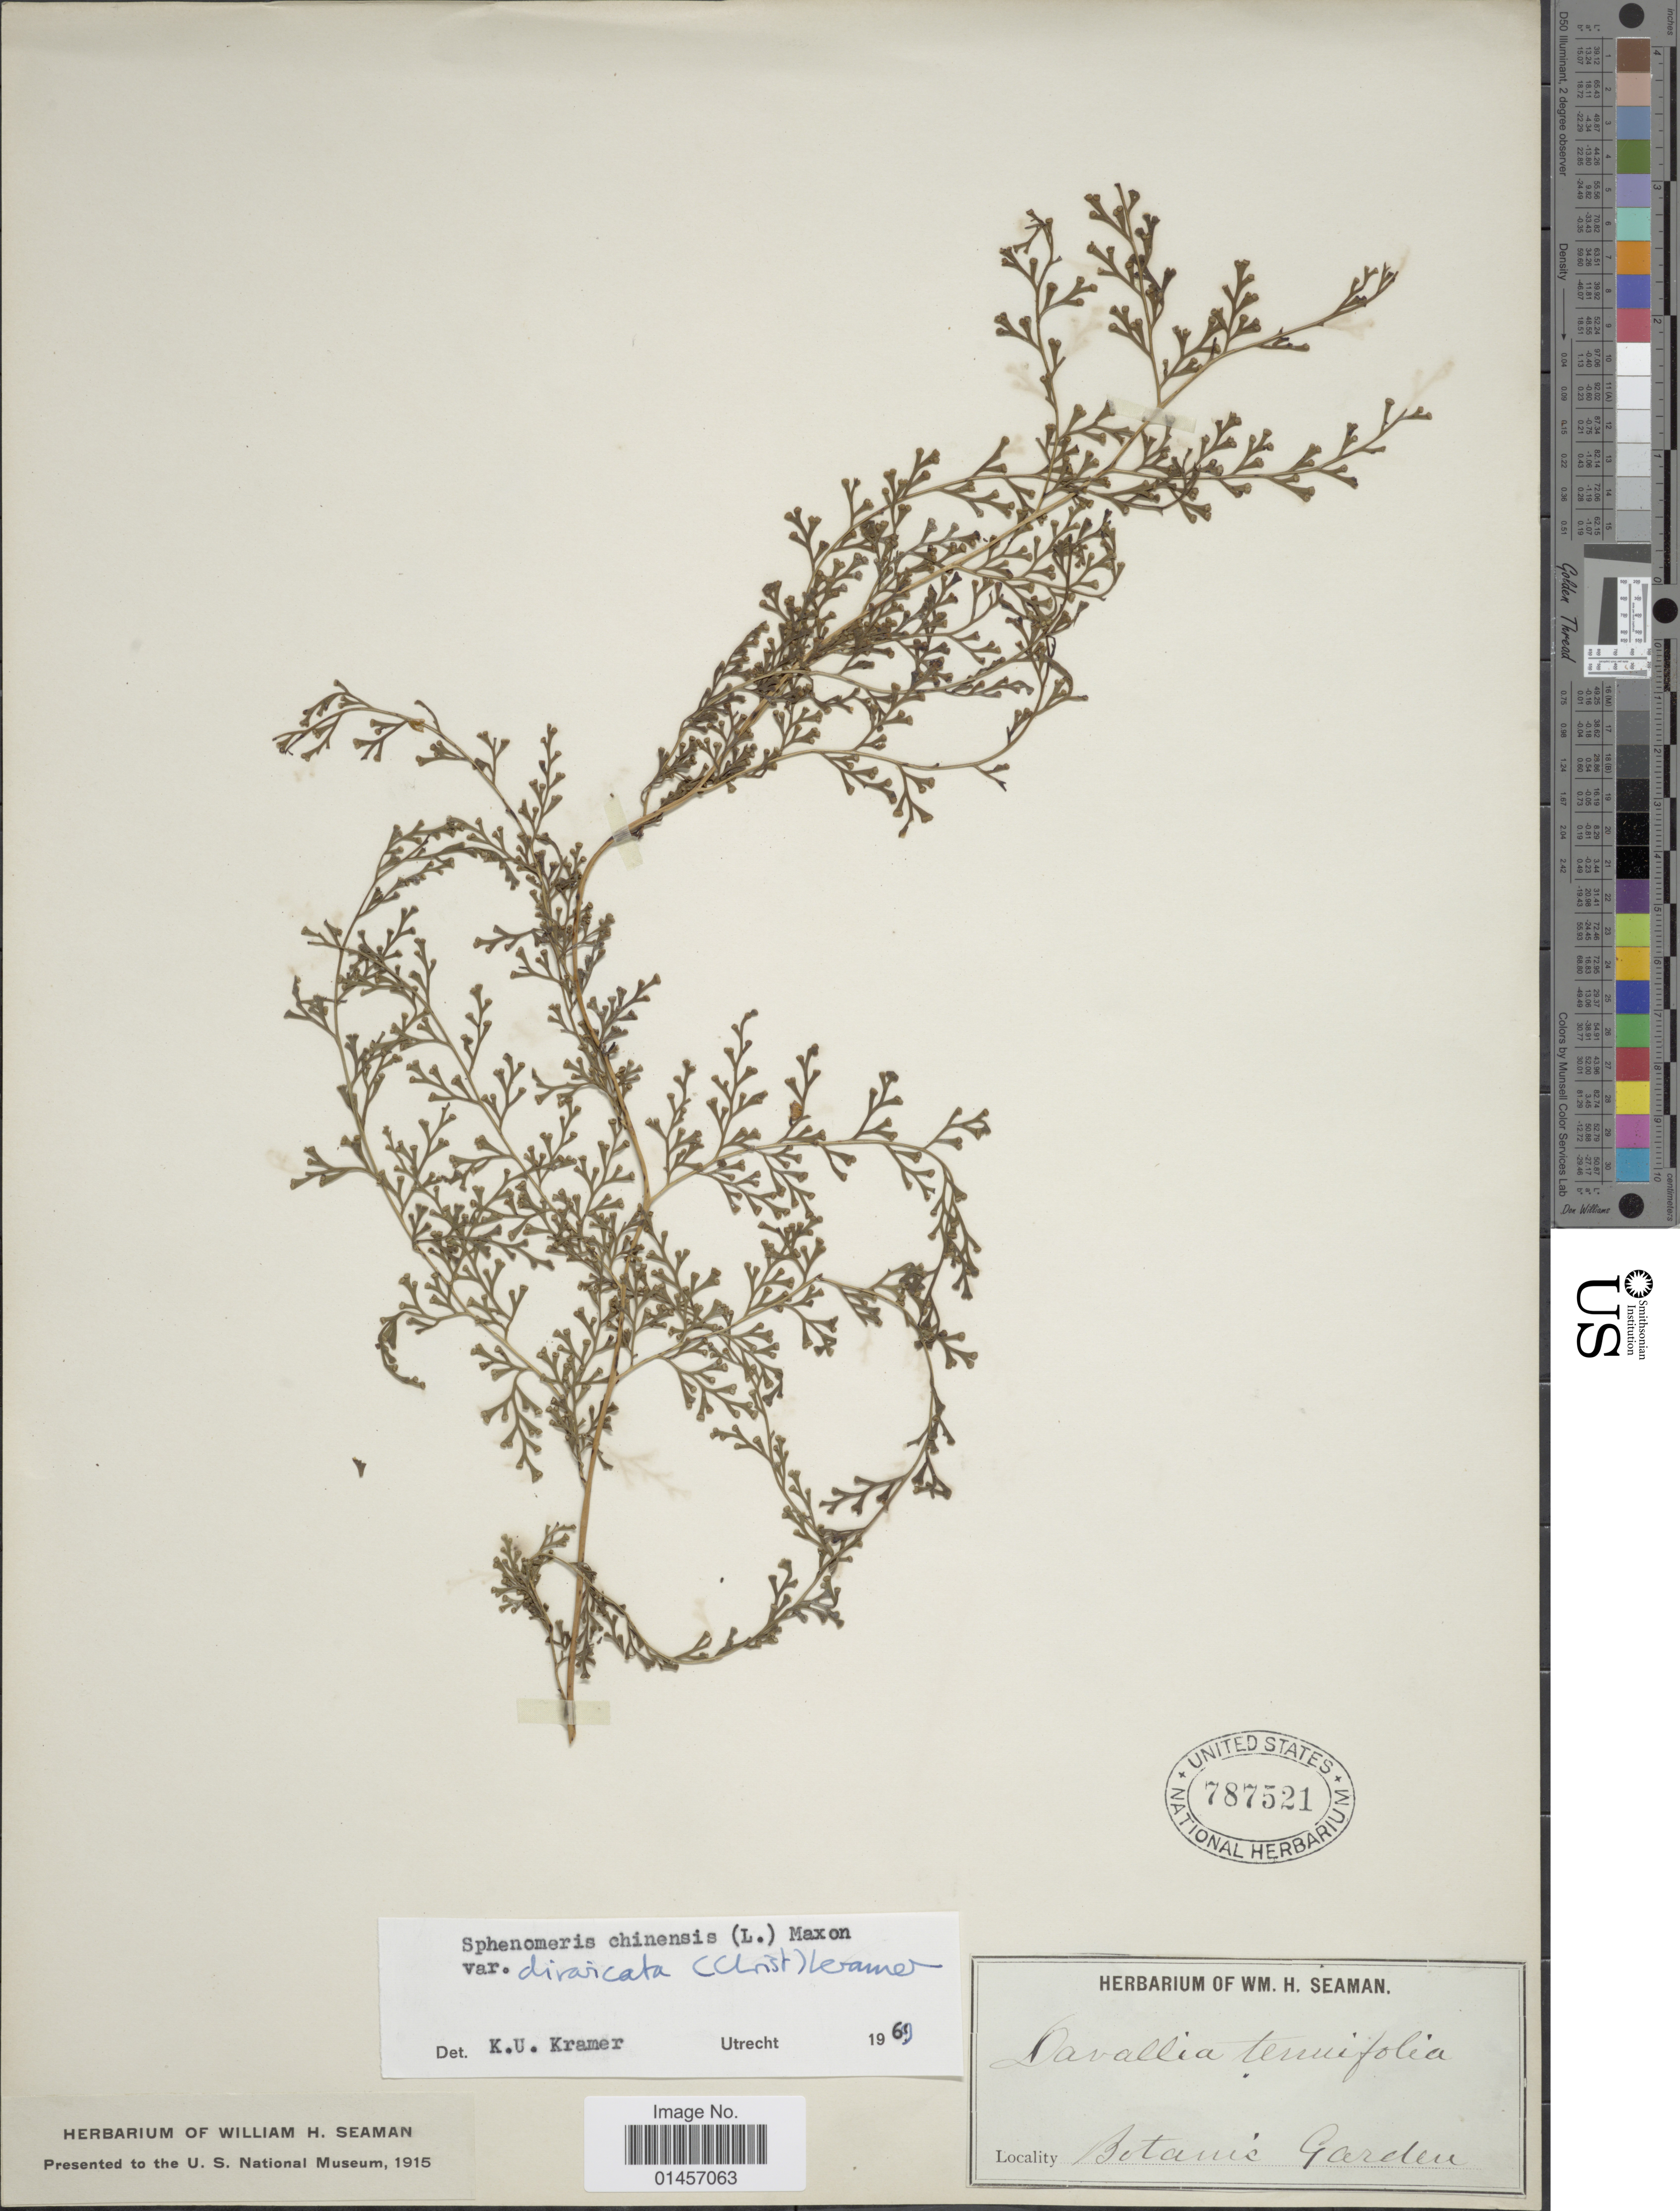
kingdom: Plantae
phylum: Tracheophyta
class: Polypodiopsida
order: Polypodiales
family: Lindsaeaceae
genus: Sphenomeris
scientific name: Sphenomeris chinensis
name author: (L.) Maxon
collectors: ex herb. Seaman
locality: Botanic Garden.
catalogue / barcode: US 787521